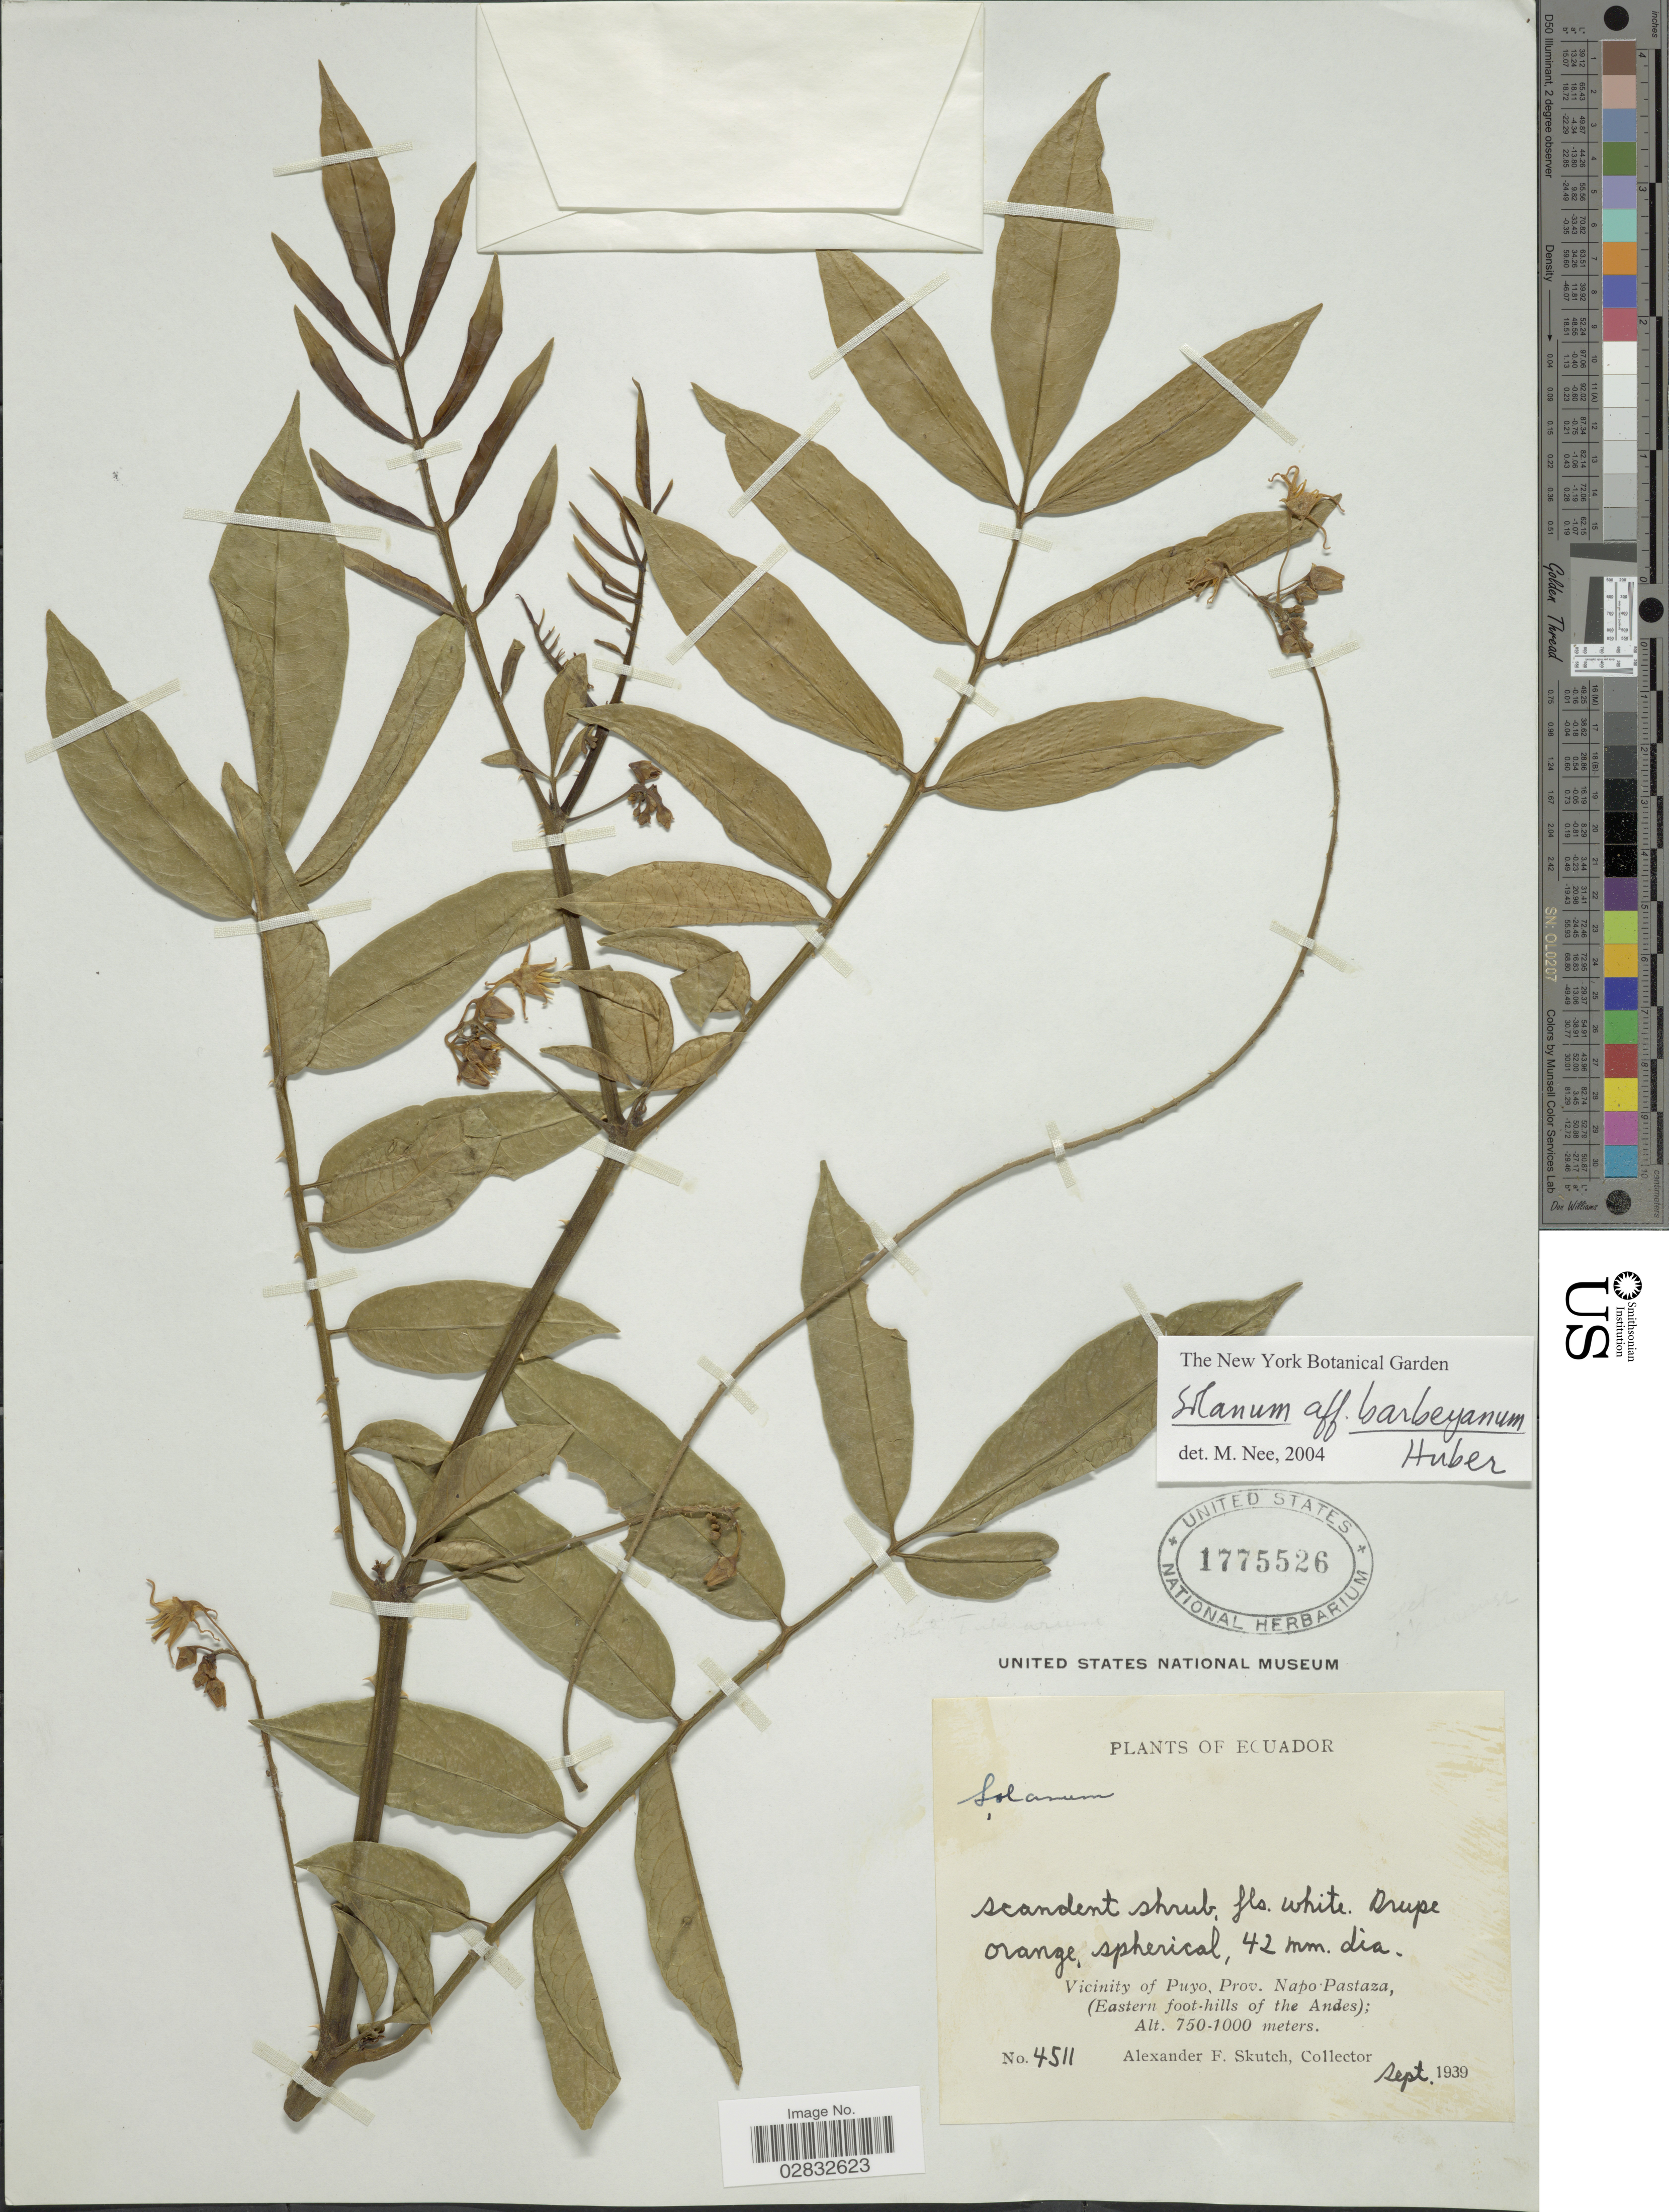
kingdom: Plantae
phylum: Tracheophyta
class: Magnoliopsida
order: Solanales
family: Solanaceae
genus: Solanum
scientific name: Solanum barbeyanum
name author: Huber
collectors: A. F. Skutch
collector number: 4511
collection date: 1939-09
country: Ecuador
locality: Vicinity of Puyo, Prov. Napo-Pastaza (Eastern foot-hills of the Andes).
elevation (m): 750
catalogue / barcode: US 1775526